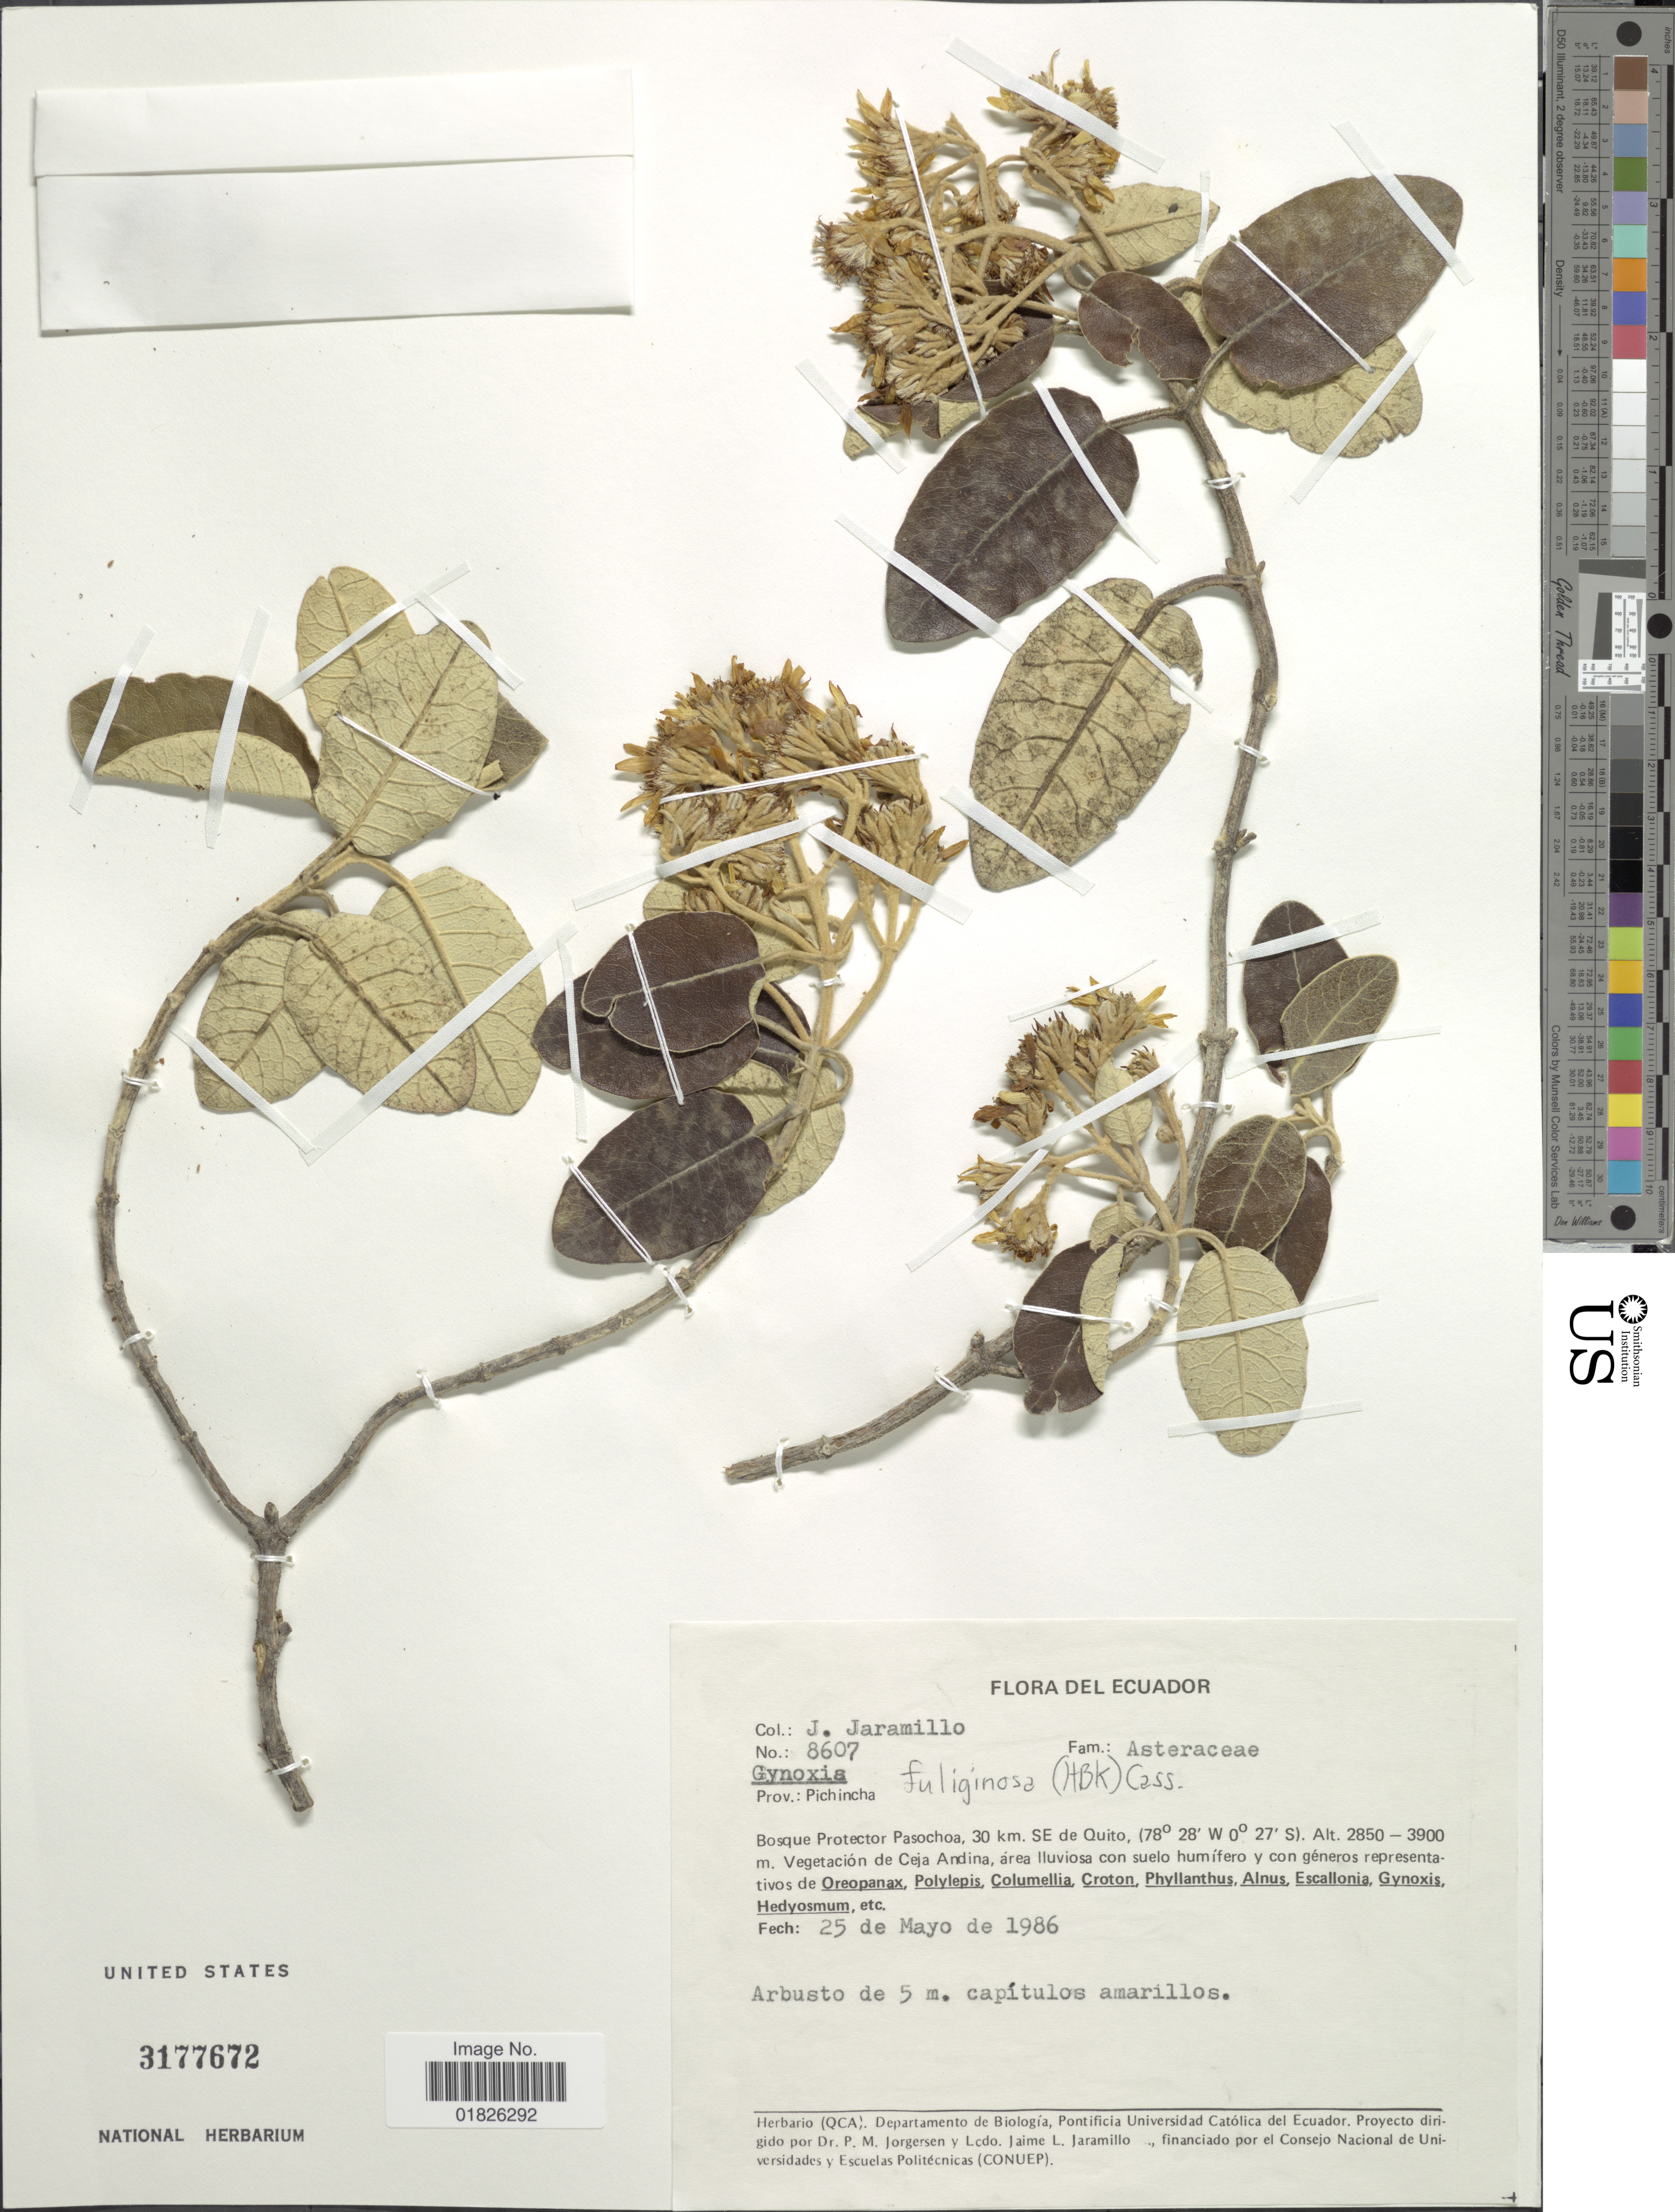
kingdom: Plantae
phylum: Tracheophyta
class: Magnoliopsida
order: Asterales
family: Asteraceae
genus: Gynoxys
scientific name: Gynoxys fuliginosa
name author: Cass.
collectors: J. Jaramillo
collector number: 8607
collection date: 1986-05-25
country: Ecuador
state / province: Pichincha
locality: Bosque Protector Pasochoa, 30 km. SE de Quito.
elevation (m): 2850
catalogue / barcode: US 3177672